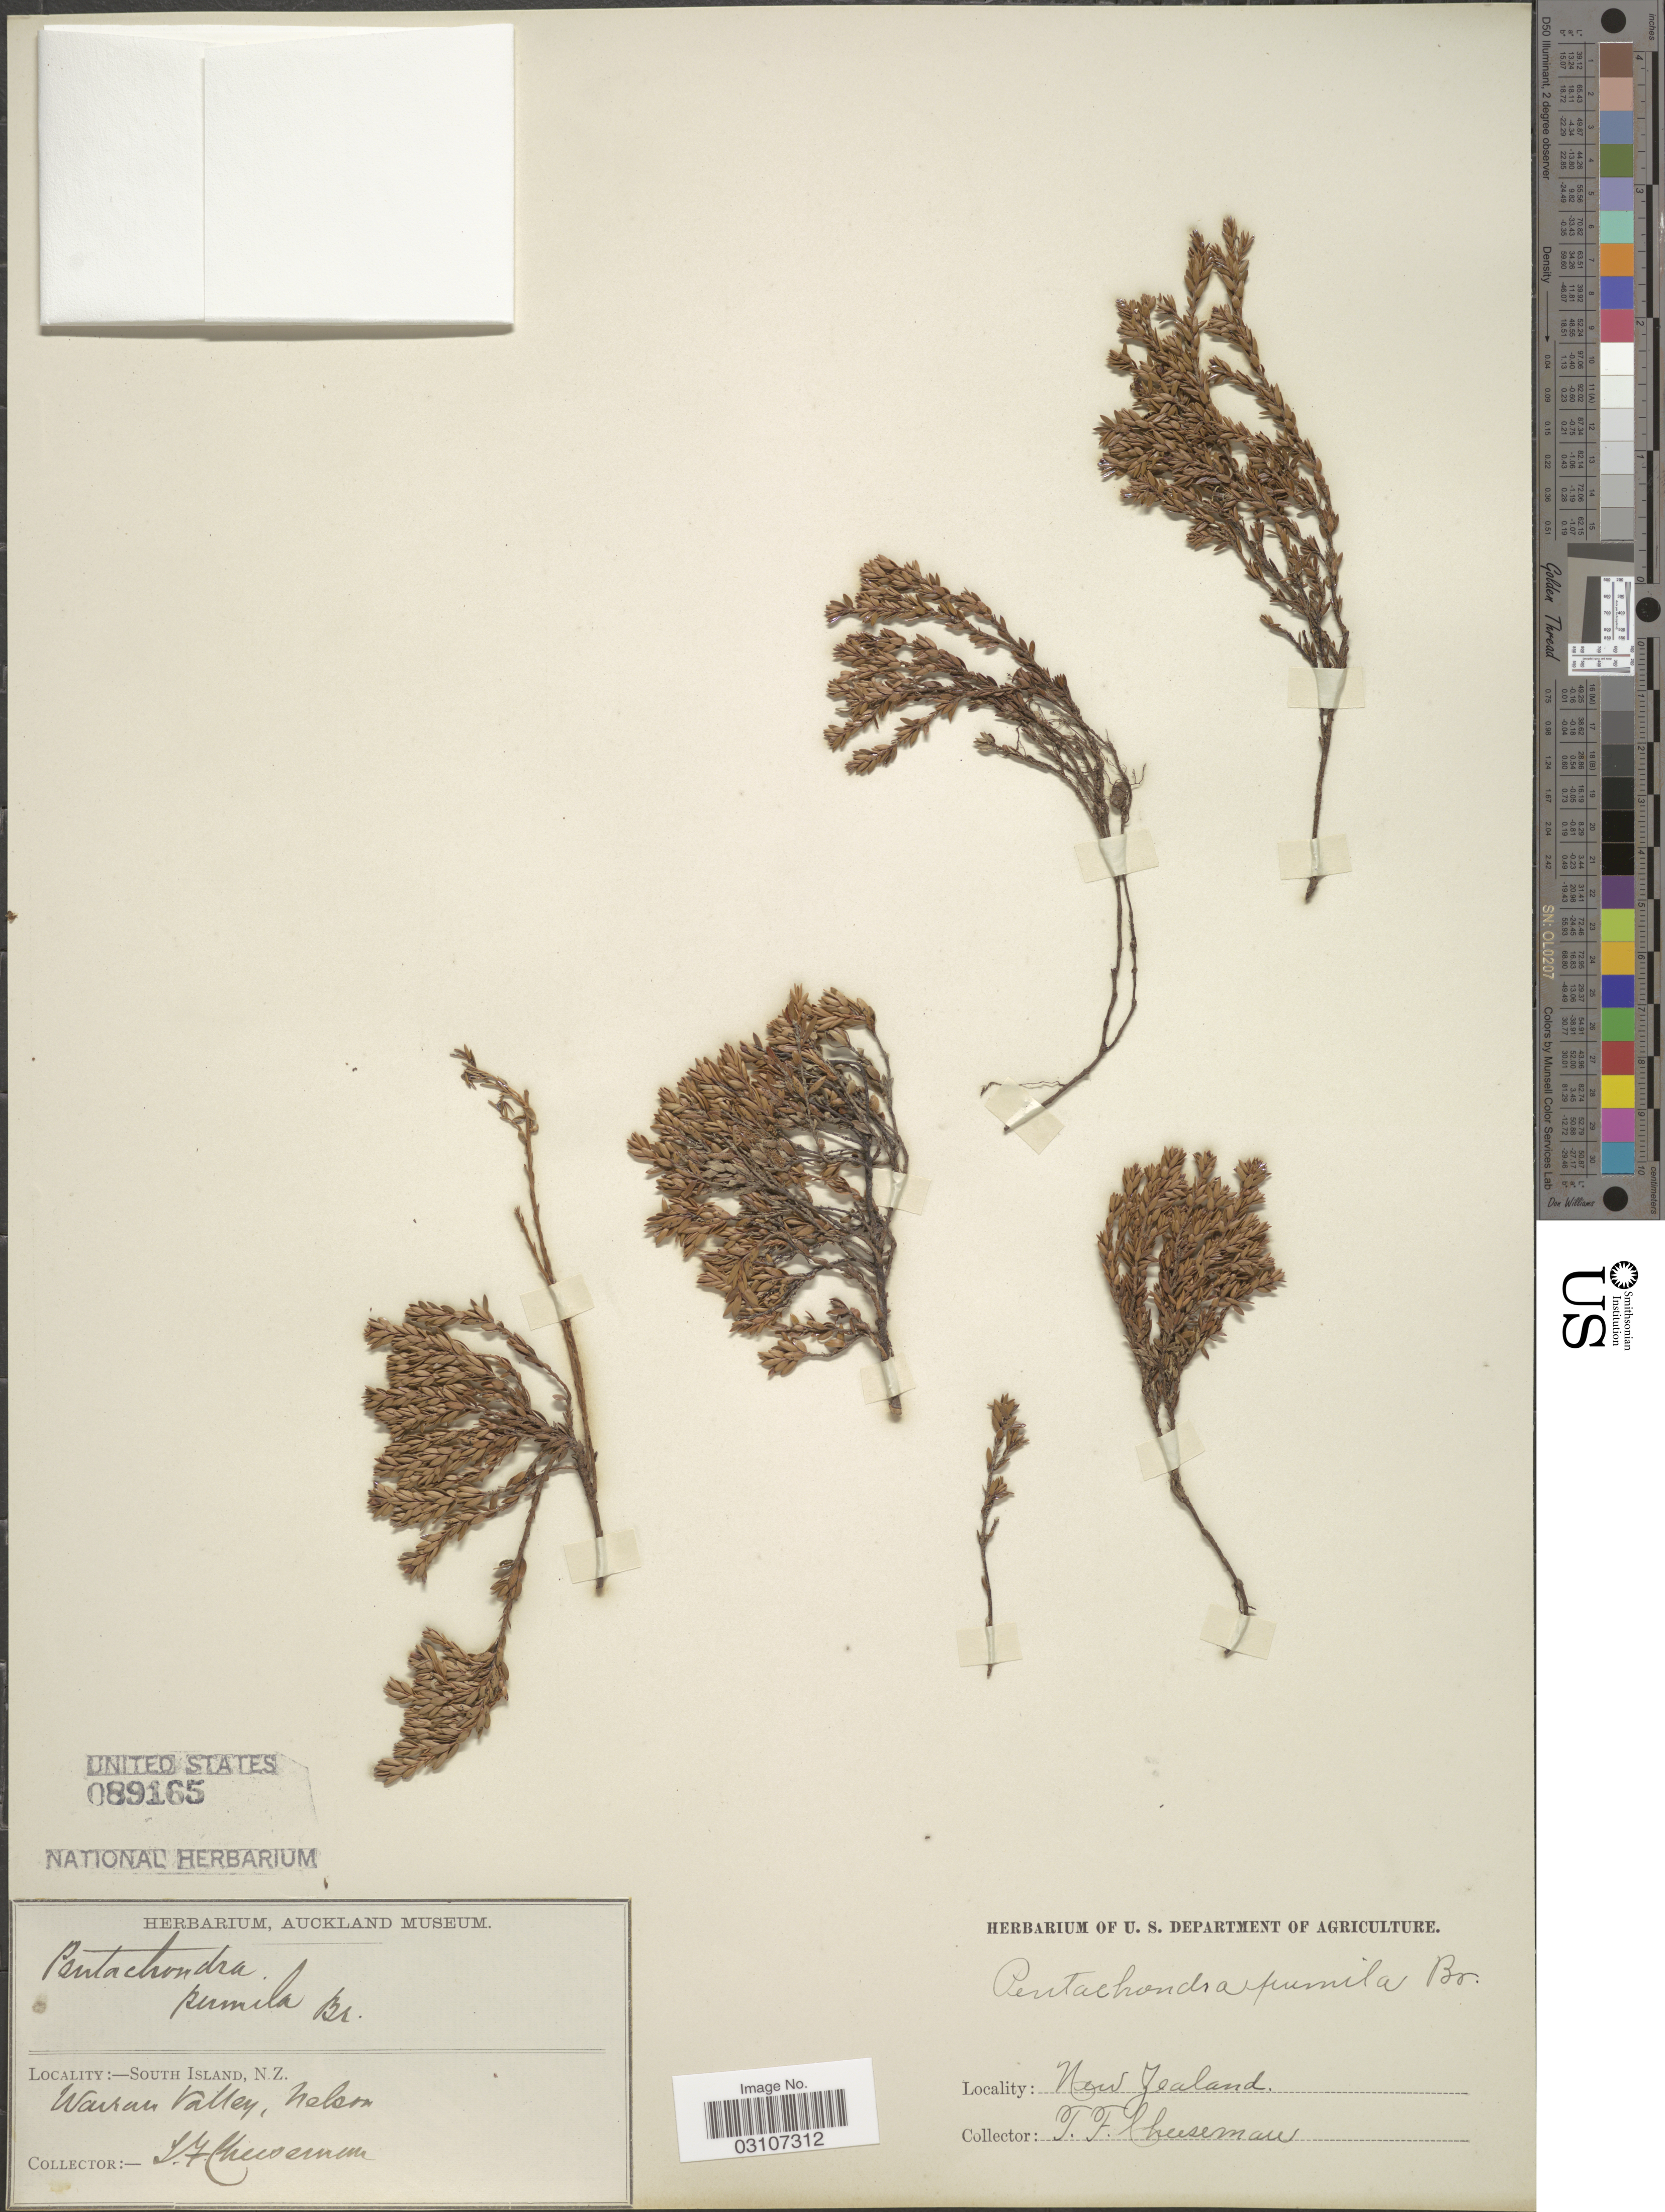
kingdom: Plantae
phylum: Tracheophyta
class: Magnoliopsida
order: Ericales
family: Ericaceae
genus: Pentachondra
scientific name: Pentachondra pumila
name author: (J.R. Forst. & G. Forst.) R. Br.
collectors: T. F. Cheeseman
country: New Zealand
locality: South Island, N. Z. Wairau Valley, Nelson.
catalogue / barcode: US 89165